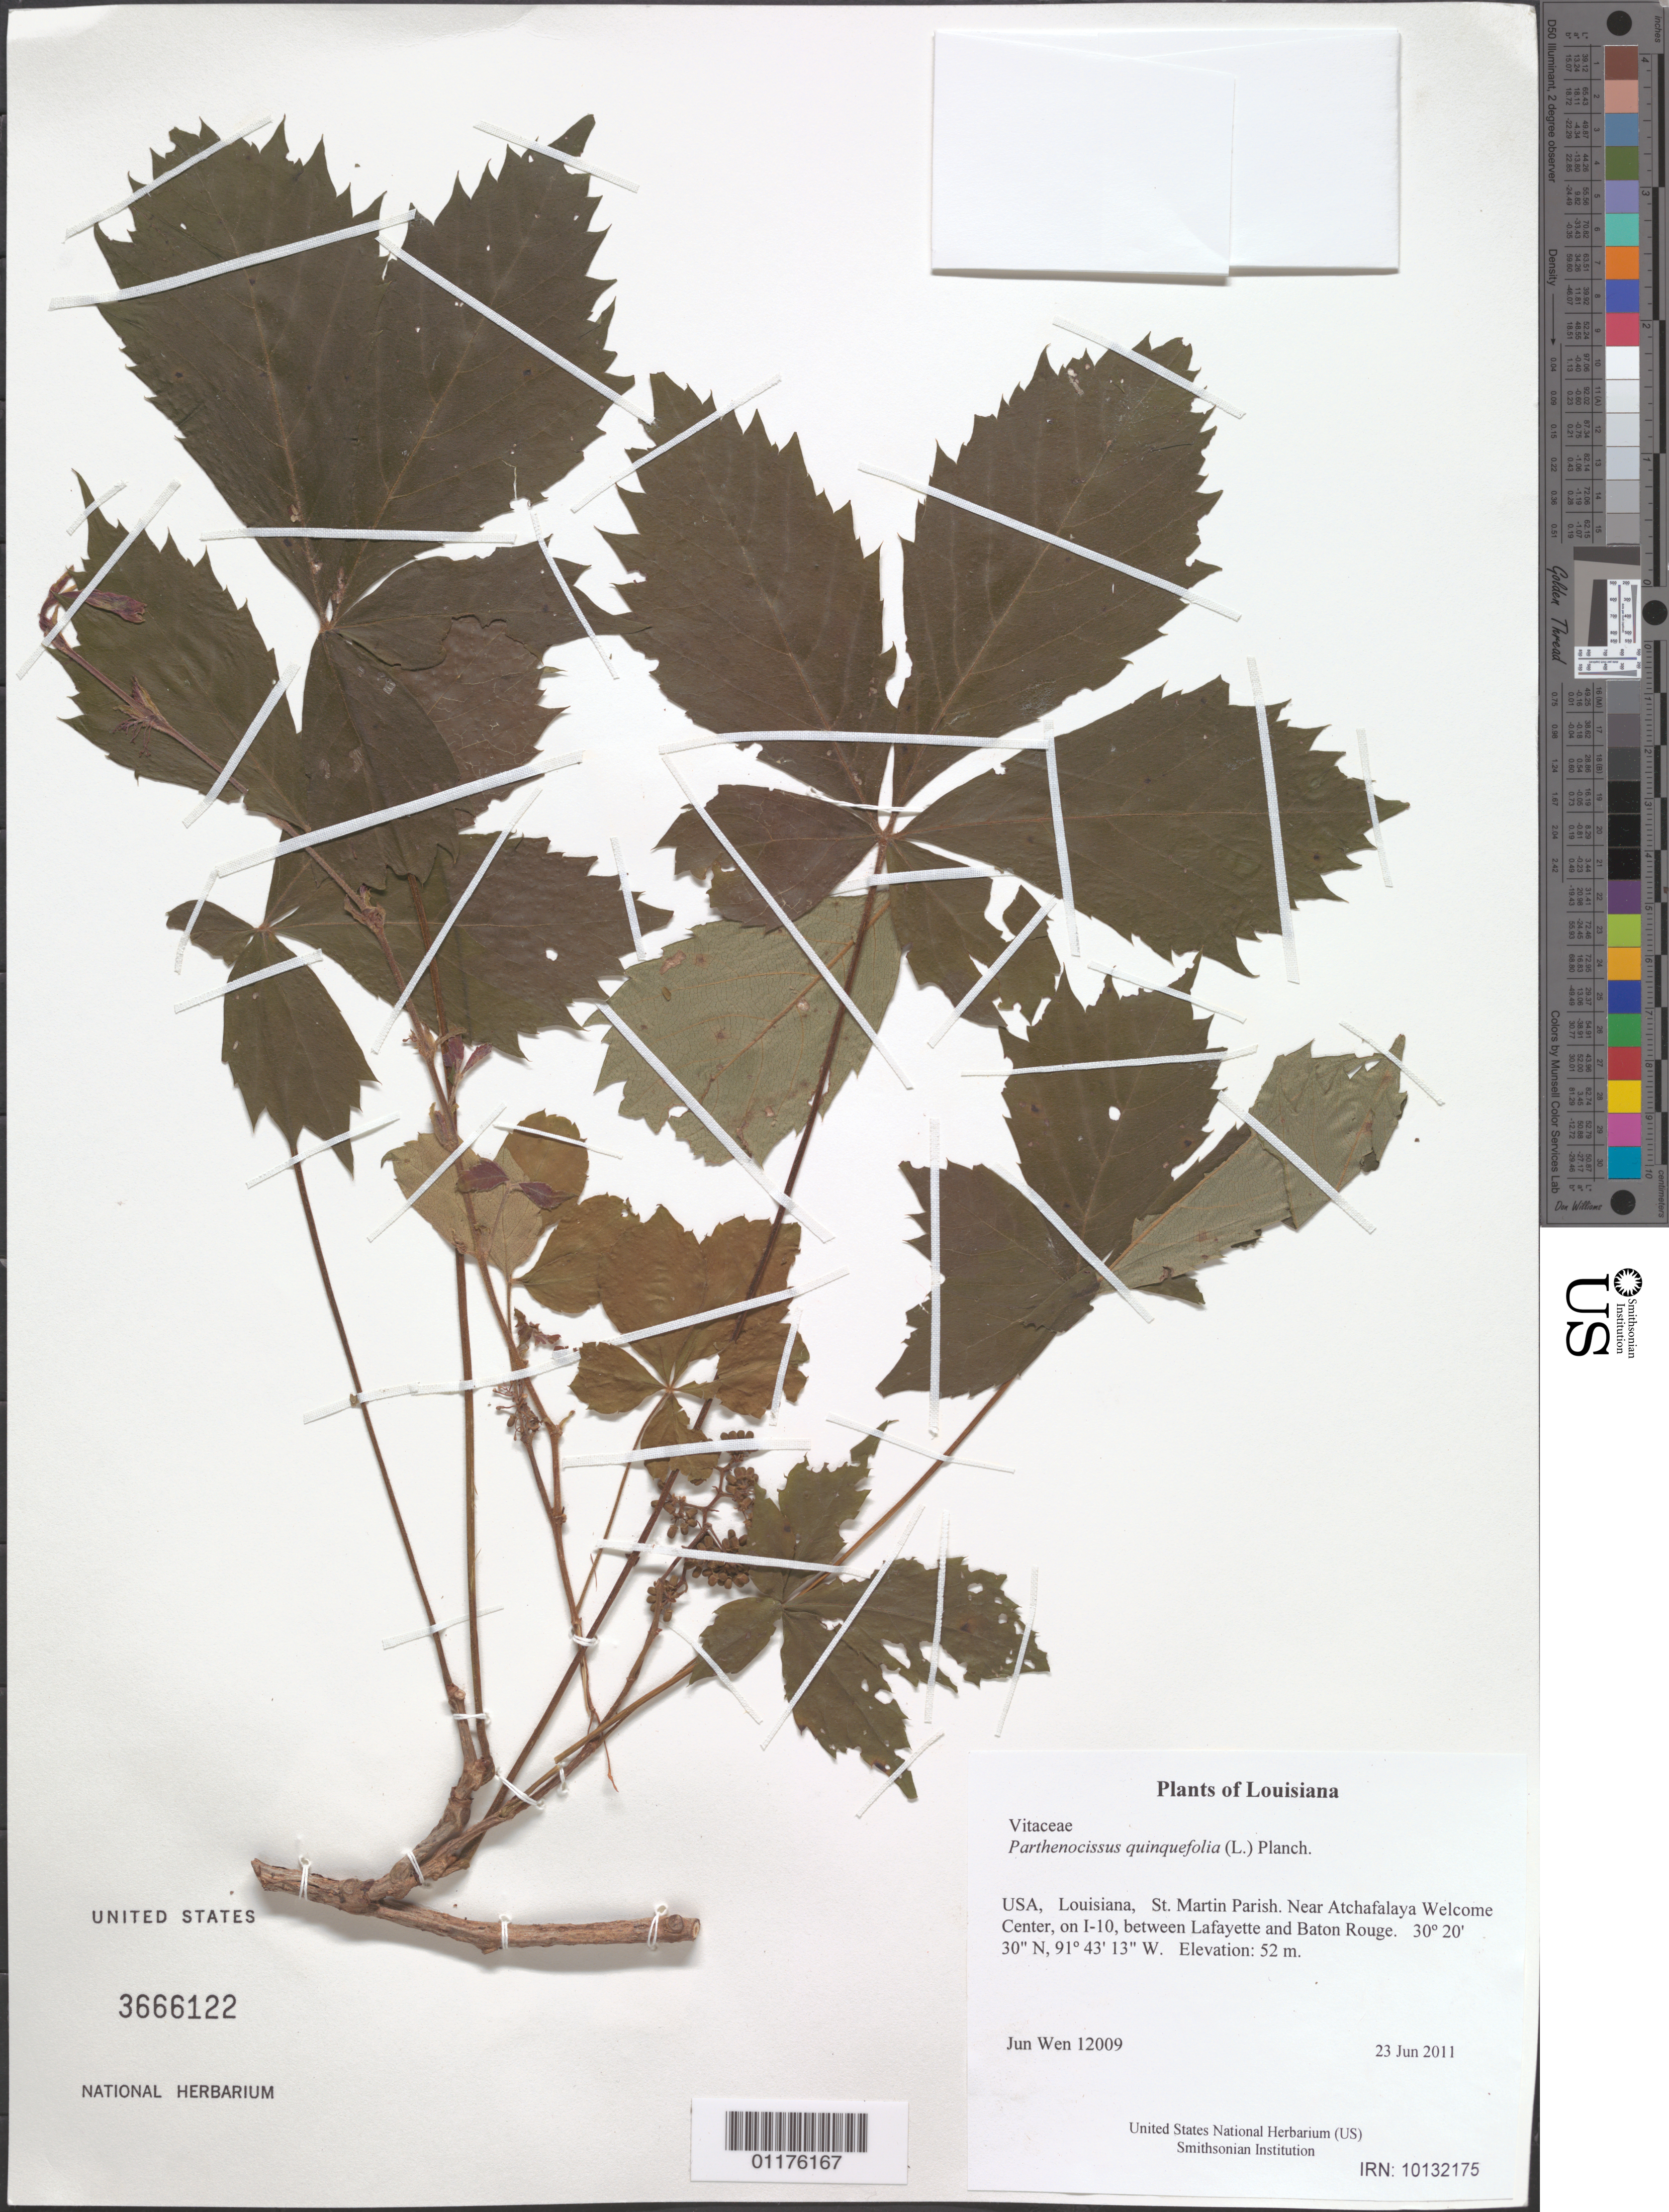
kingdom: Plantae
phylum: Tracheophyta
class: Magnoliopsida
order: Vitales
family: Vitaceae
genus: Parthenocissus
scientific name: Parthenocissus quinquefolia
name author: (L.) Planch.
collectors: J. Wen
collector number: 12009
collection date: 2011-06-23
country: United States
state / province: Louisiana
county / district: St. Martin Parish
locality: Near Atchafalaya Welcome Center, on I-10, between Lafayette and Baton Rouge.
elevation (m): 52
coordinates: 30 20.497 N, 91 43.213 W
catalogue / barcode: US 3666122